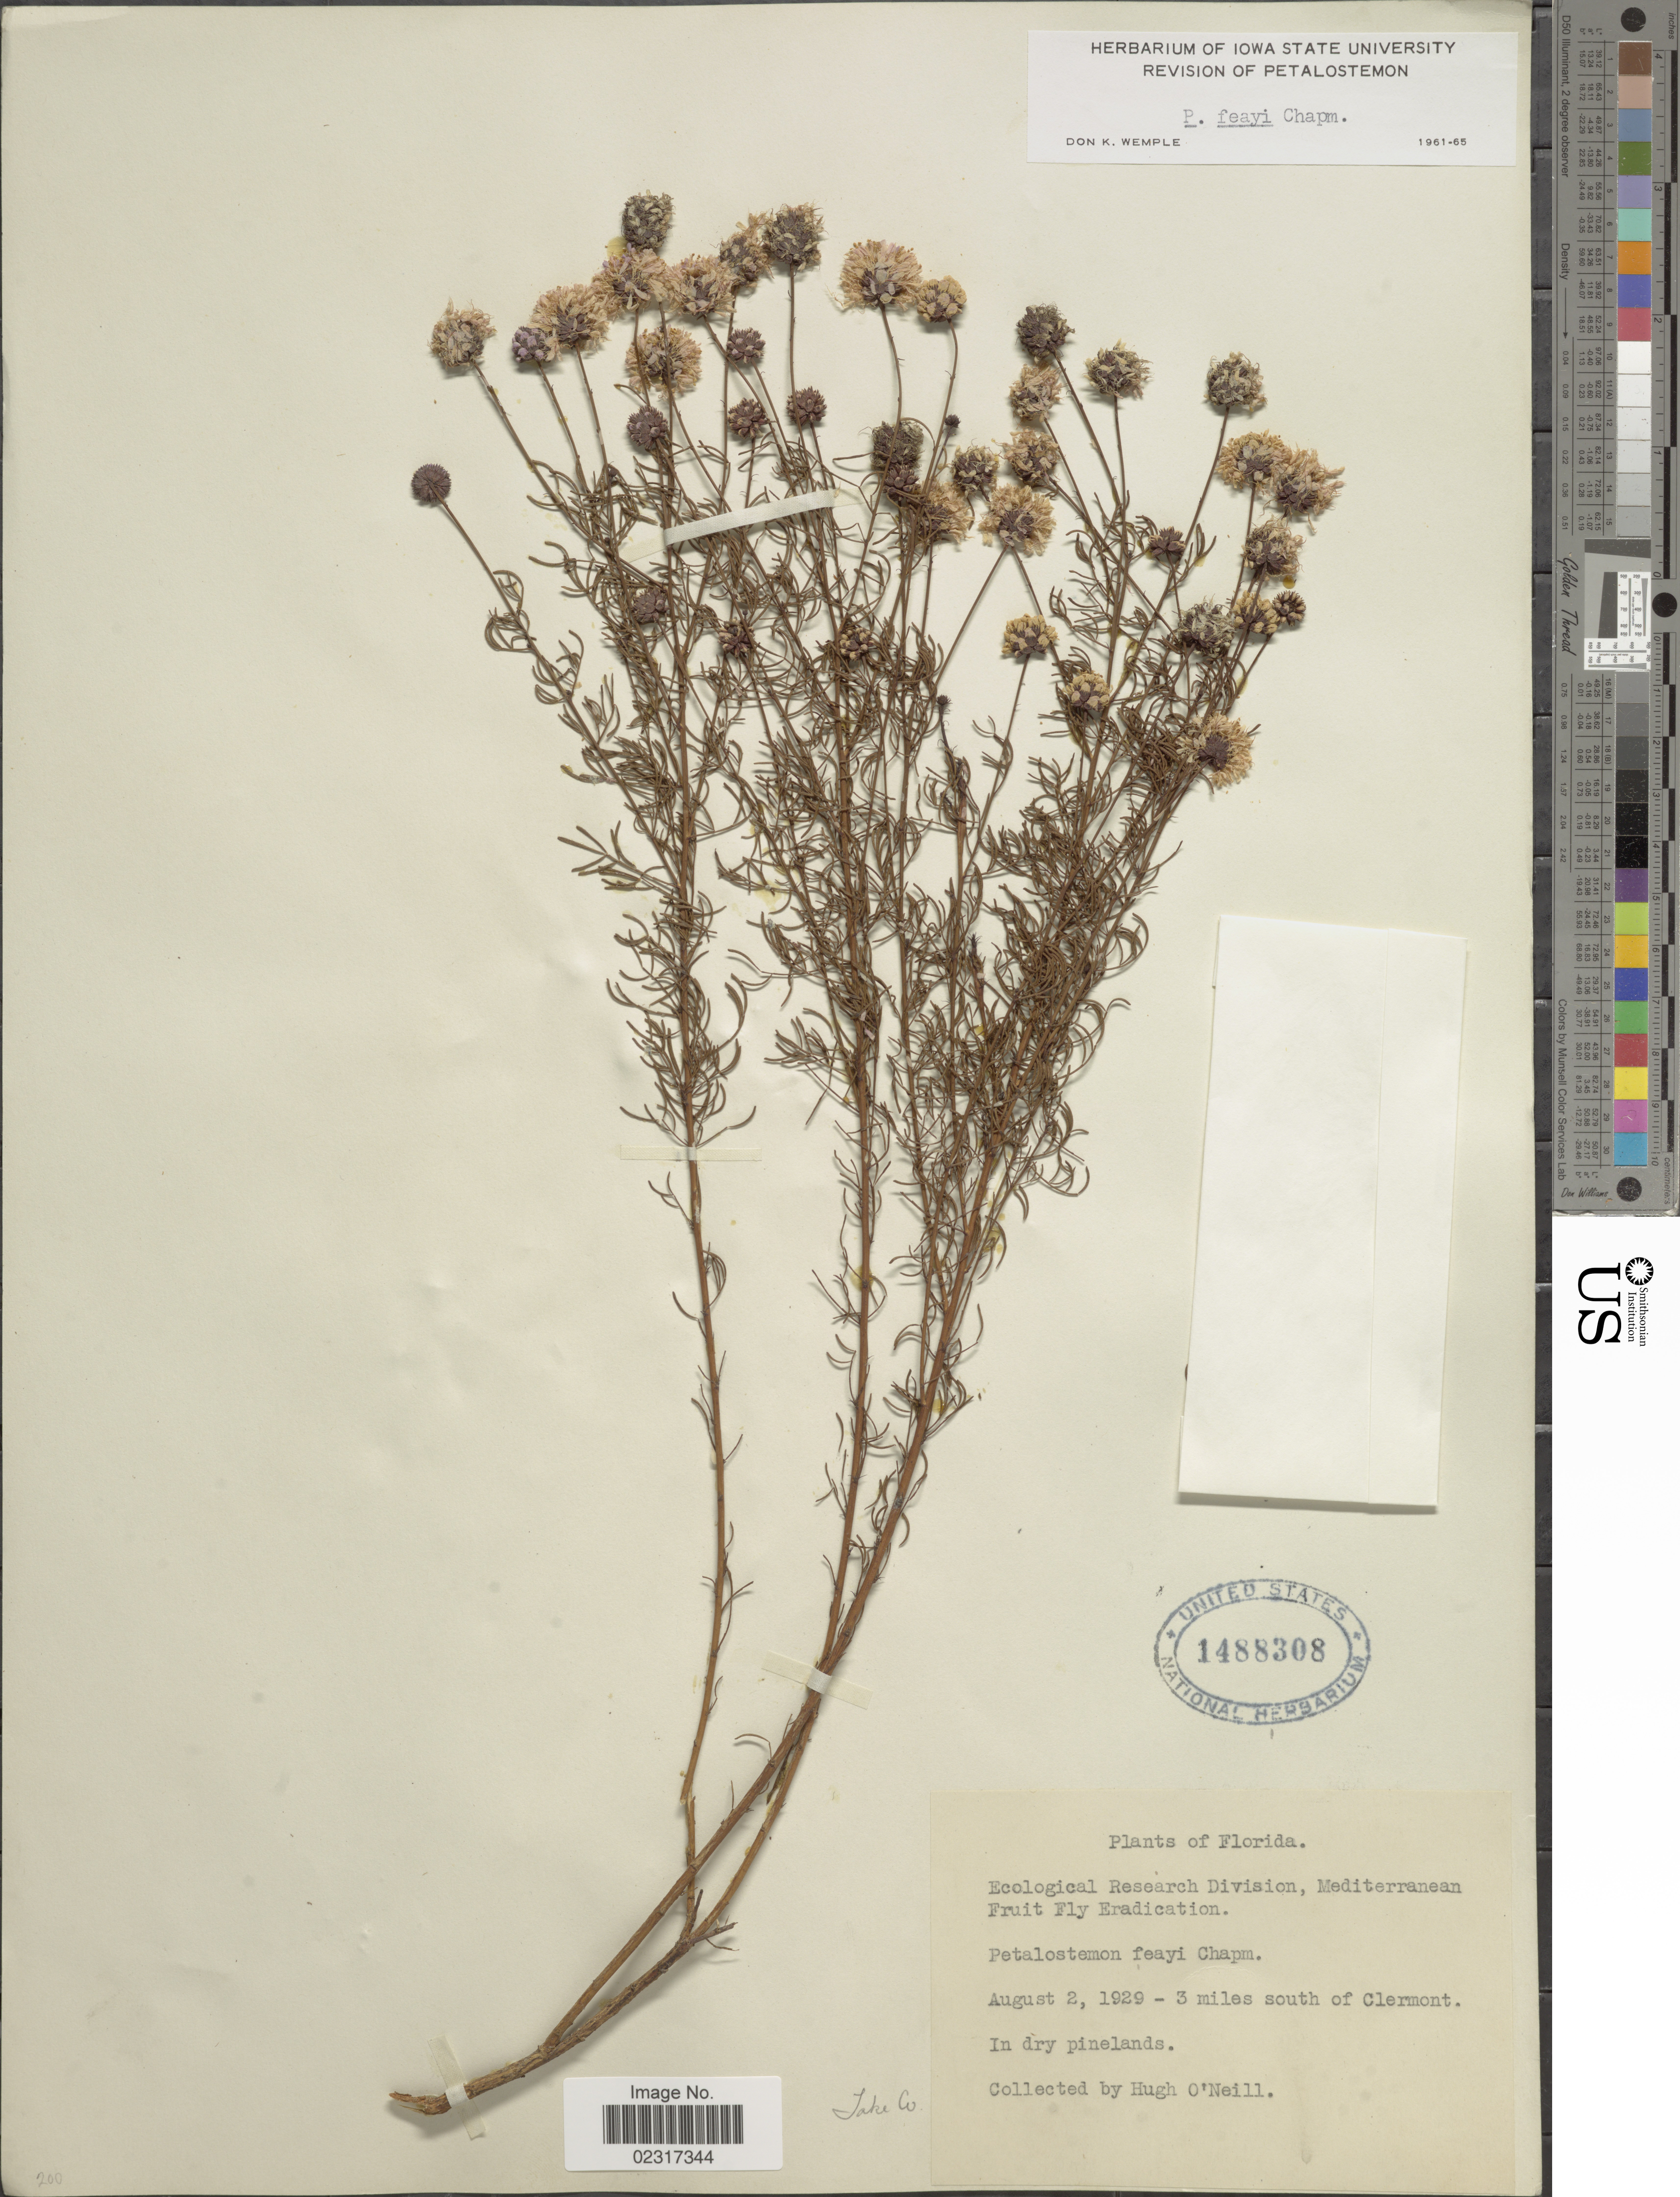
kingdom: Plantae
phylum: Tracheophyta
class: Magnoliopsida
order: Fabales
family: Fabaceae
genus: Dalea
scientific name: Dalea feayi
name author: (Chapm.) Barneby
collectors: H. O'Neill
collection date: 1929-08-02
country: United States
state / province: Florida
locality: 3 miles south of Clermont, Jake Co.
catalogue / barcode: US 1488308